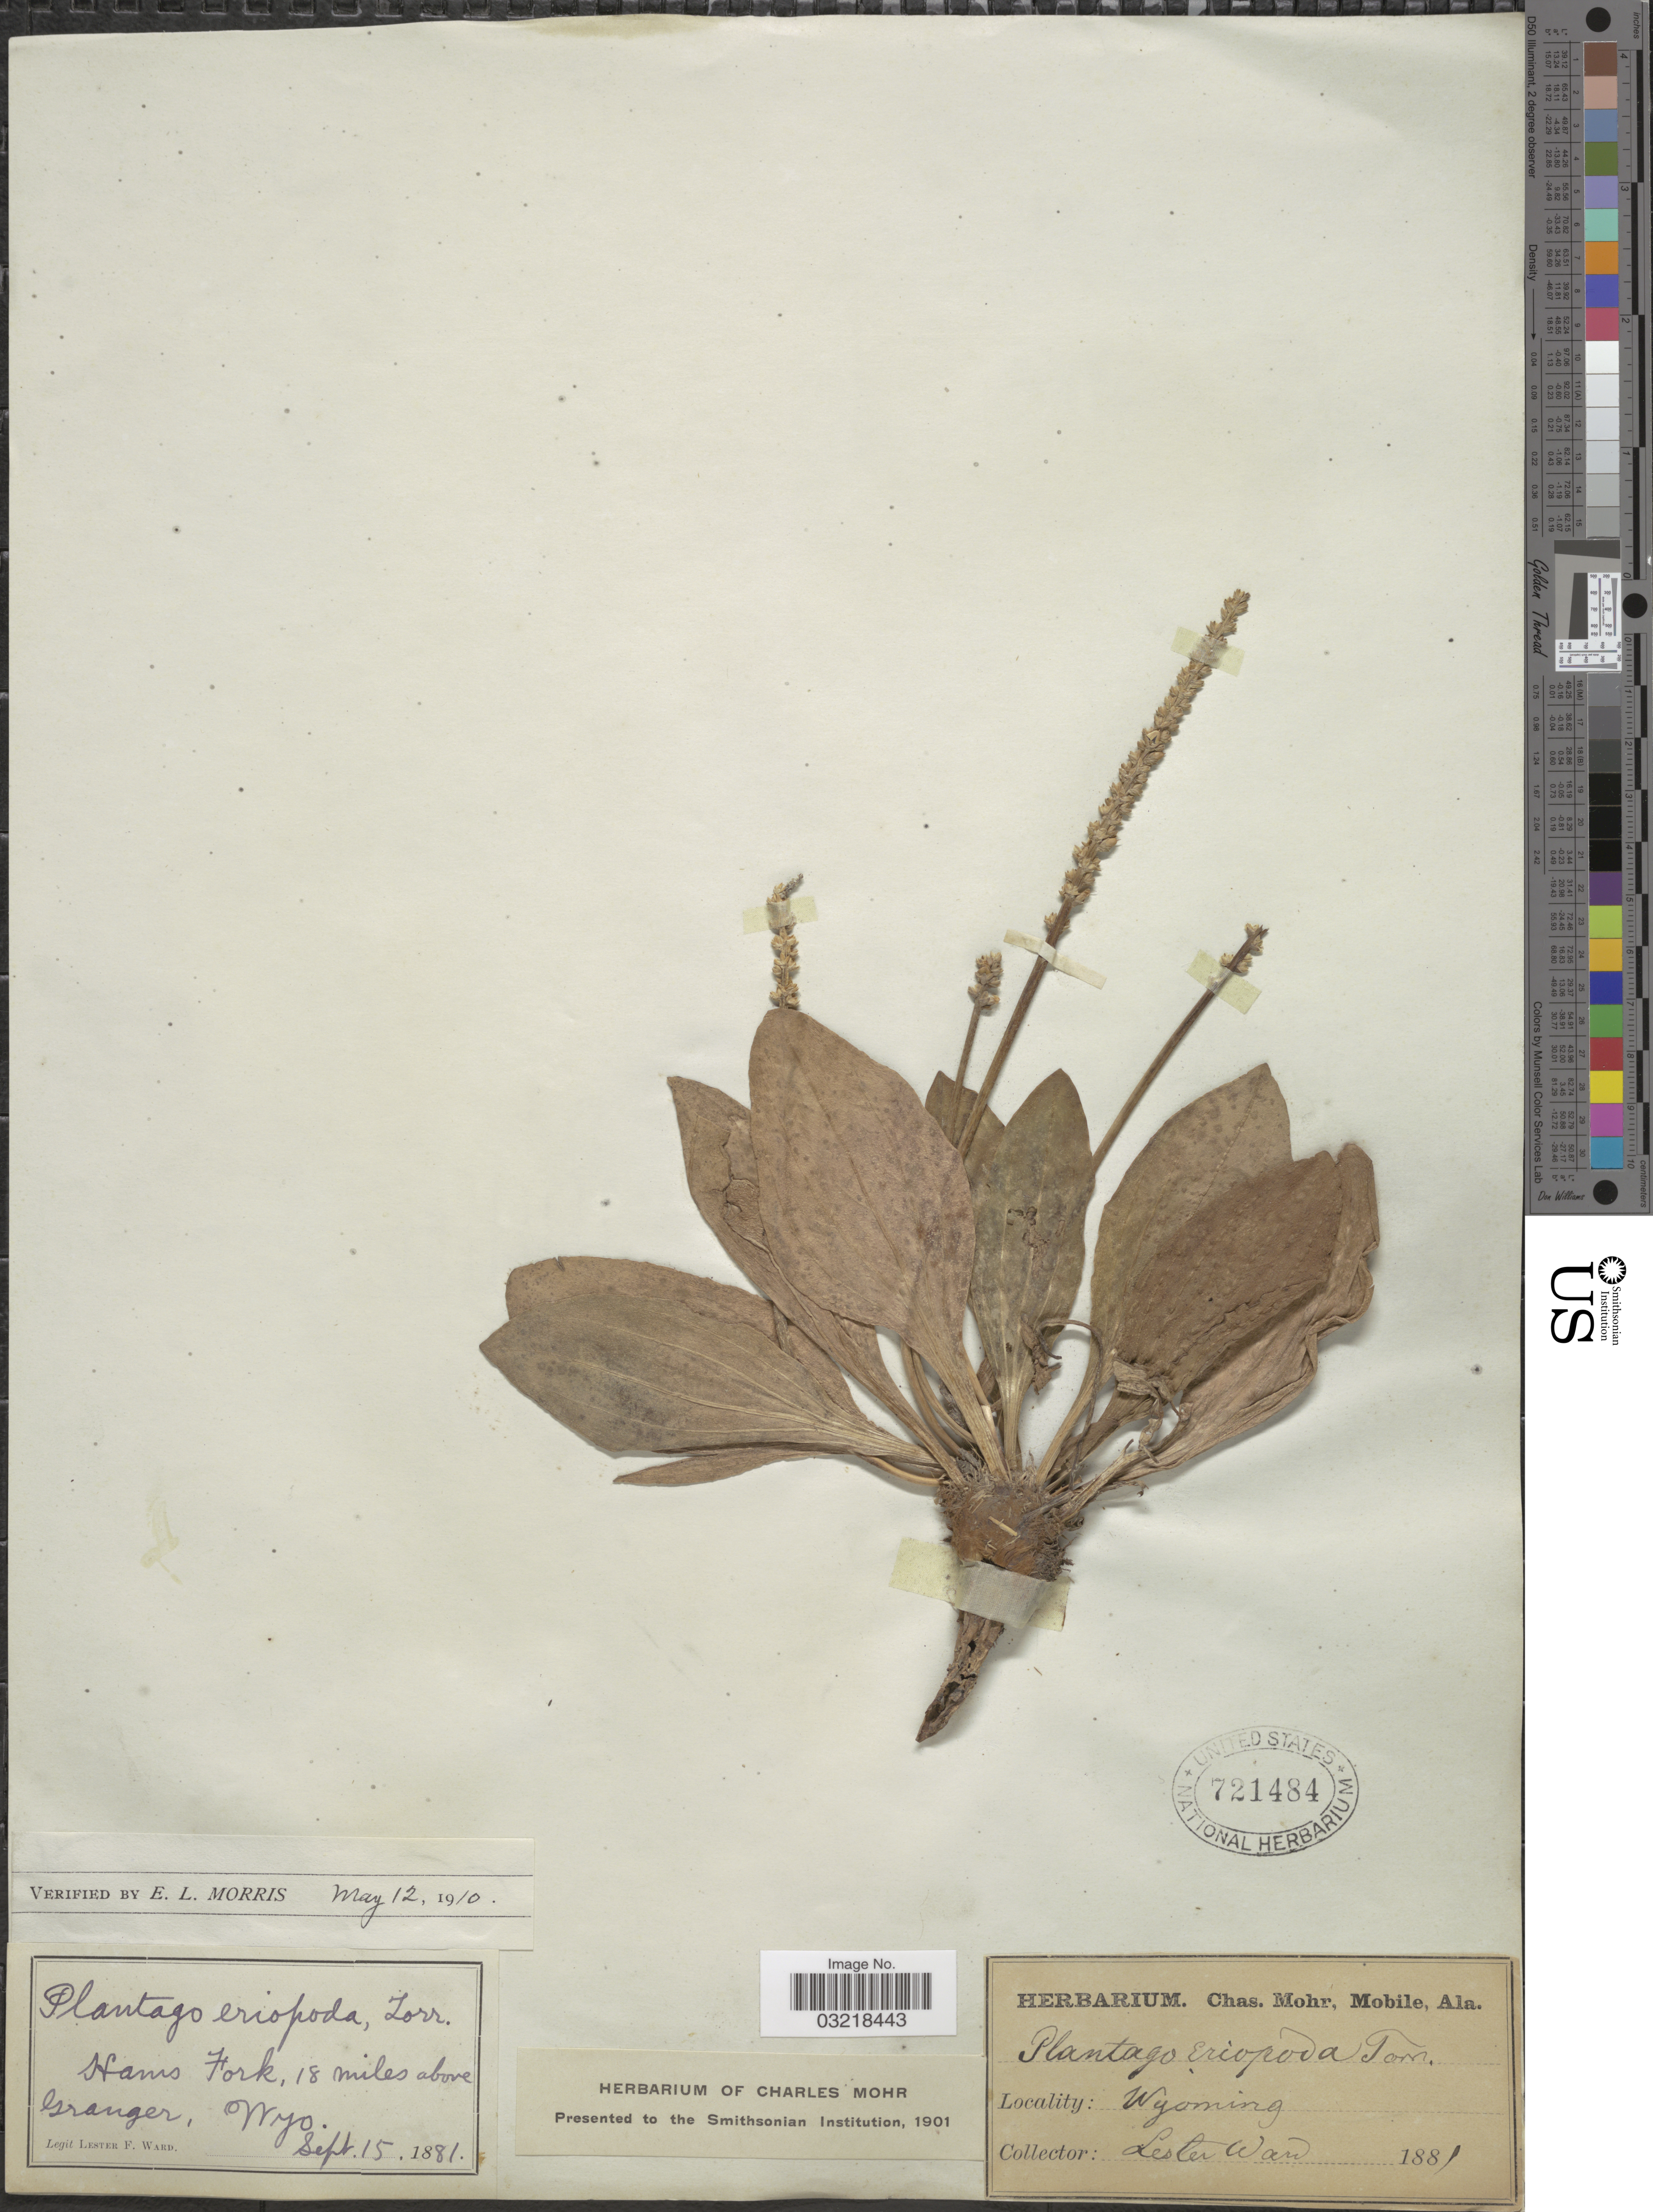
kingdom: Plantae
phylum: Tracheophyta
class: Magnoliopsida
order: Lamiales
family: Plantaginaceae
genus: Plantago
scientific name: Plantago eriopoda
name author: Torr.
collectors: L. F. Ward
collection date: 1881-09-15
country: United States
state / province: Wyoming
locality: Hams Fork, 18 miles above Granger.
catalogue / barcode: US 721484